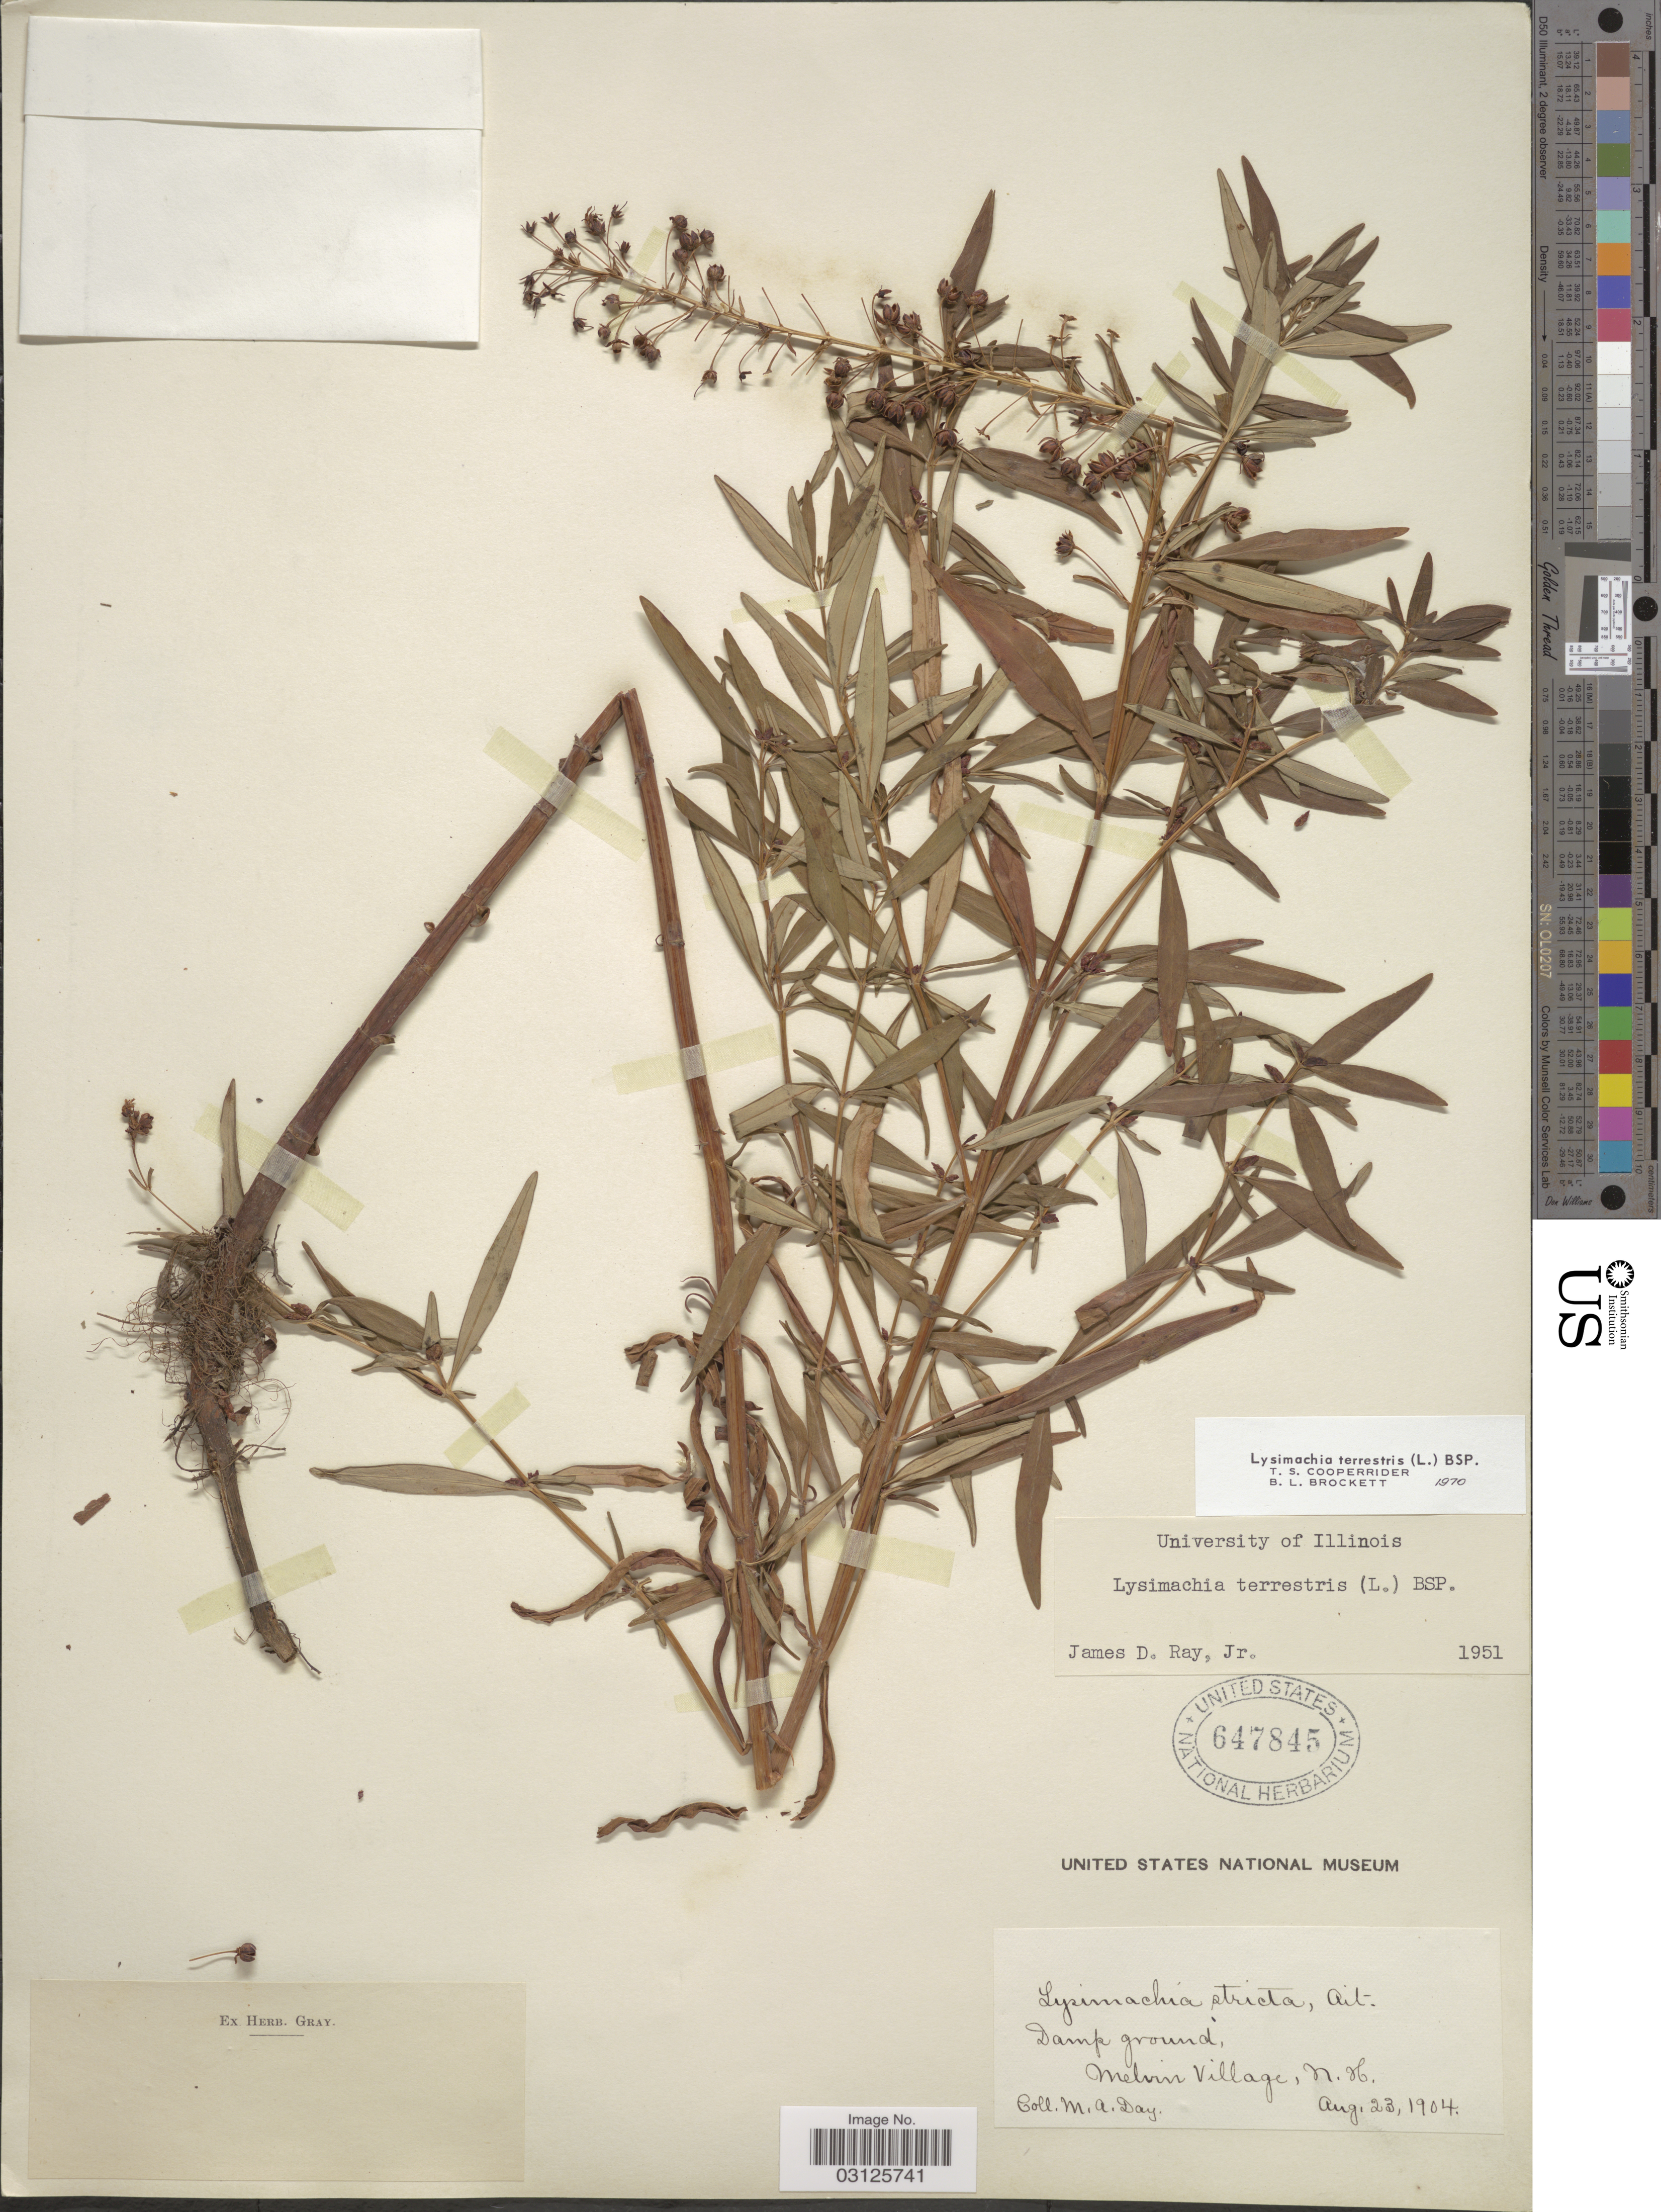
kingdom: Plantae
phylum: Tracheophyta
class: Magnoliopsida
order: Ericales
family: Primulaceae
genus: Lysimachia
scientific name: Lysimachia terrestris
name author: (L.) Britton, Stearns & Poggenb.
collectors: M. Day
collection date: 1904-08-23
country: United States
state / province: New Hampshire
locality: Melvin Village.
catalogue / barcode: US 647845